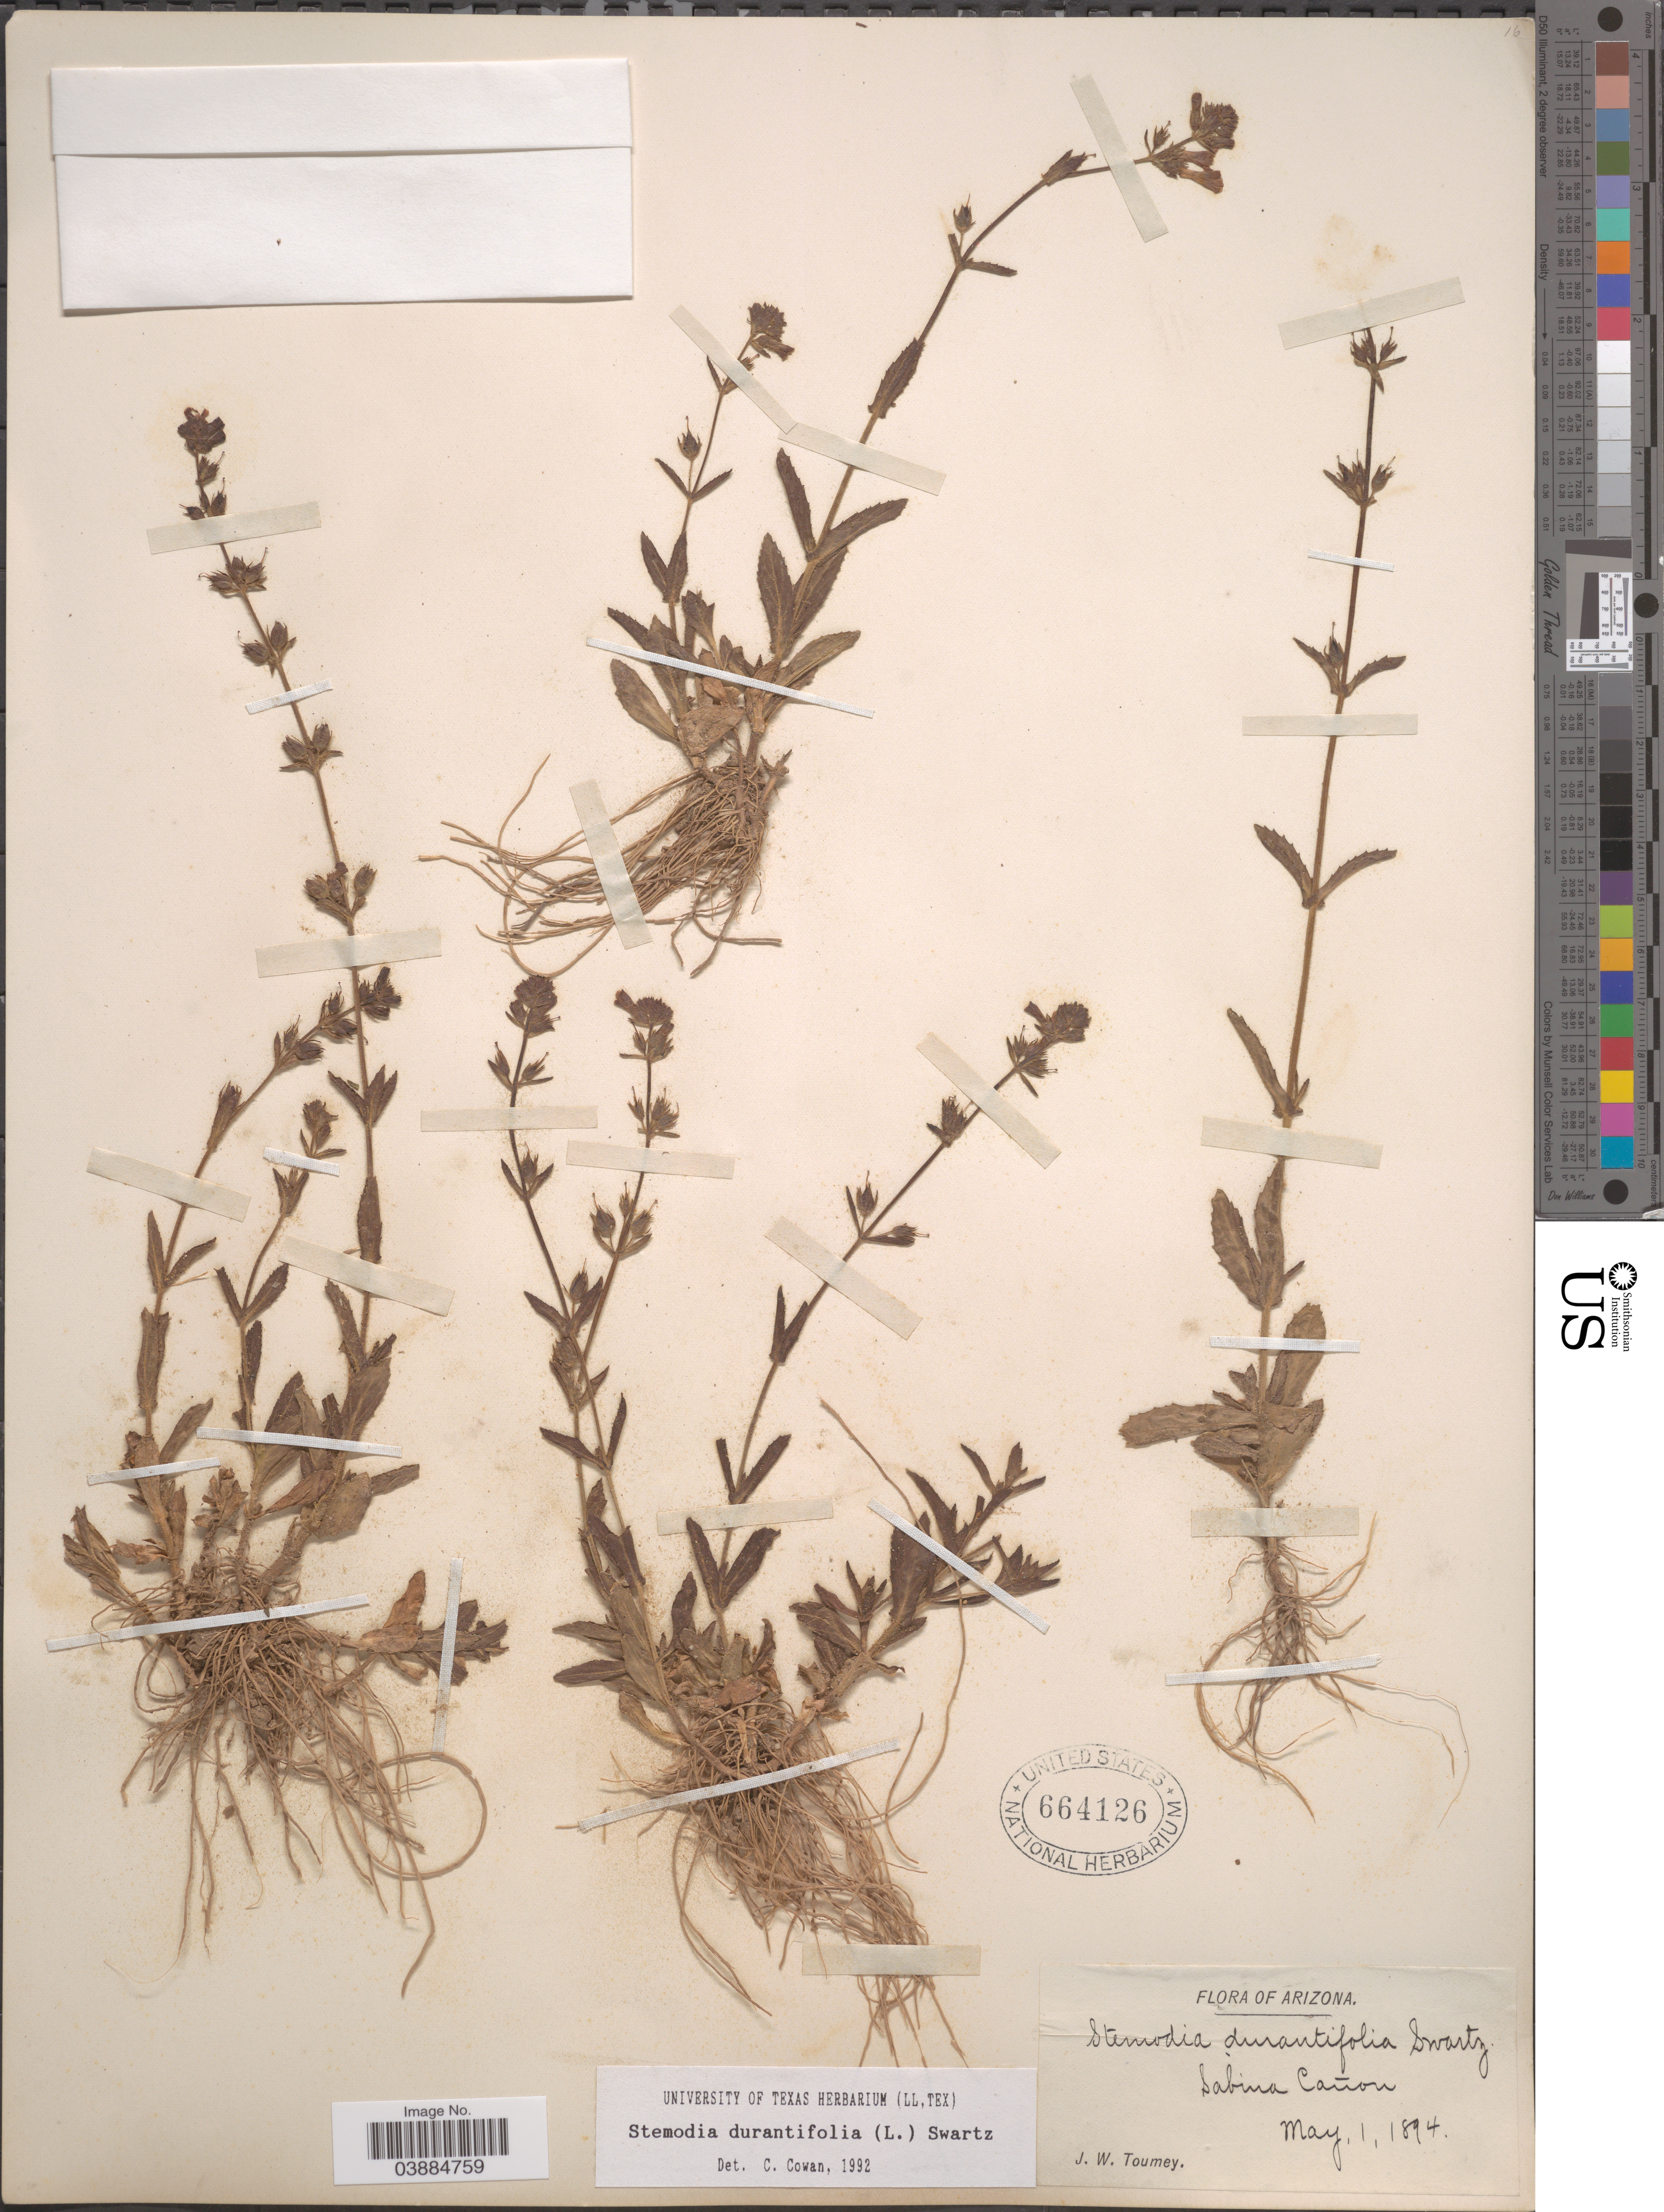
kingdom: Plantae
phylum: Tracheophyta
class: Magnoliopsida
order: Lamiales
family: Plantaginaceae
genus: Stemodia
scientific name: Stemodia durantifolia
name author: (L.) Sw.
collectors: J. Tourney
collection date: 1894-05-01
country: United States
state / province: Arizona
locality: Sabina Cañon.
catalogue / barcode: US 664126